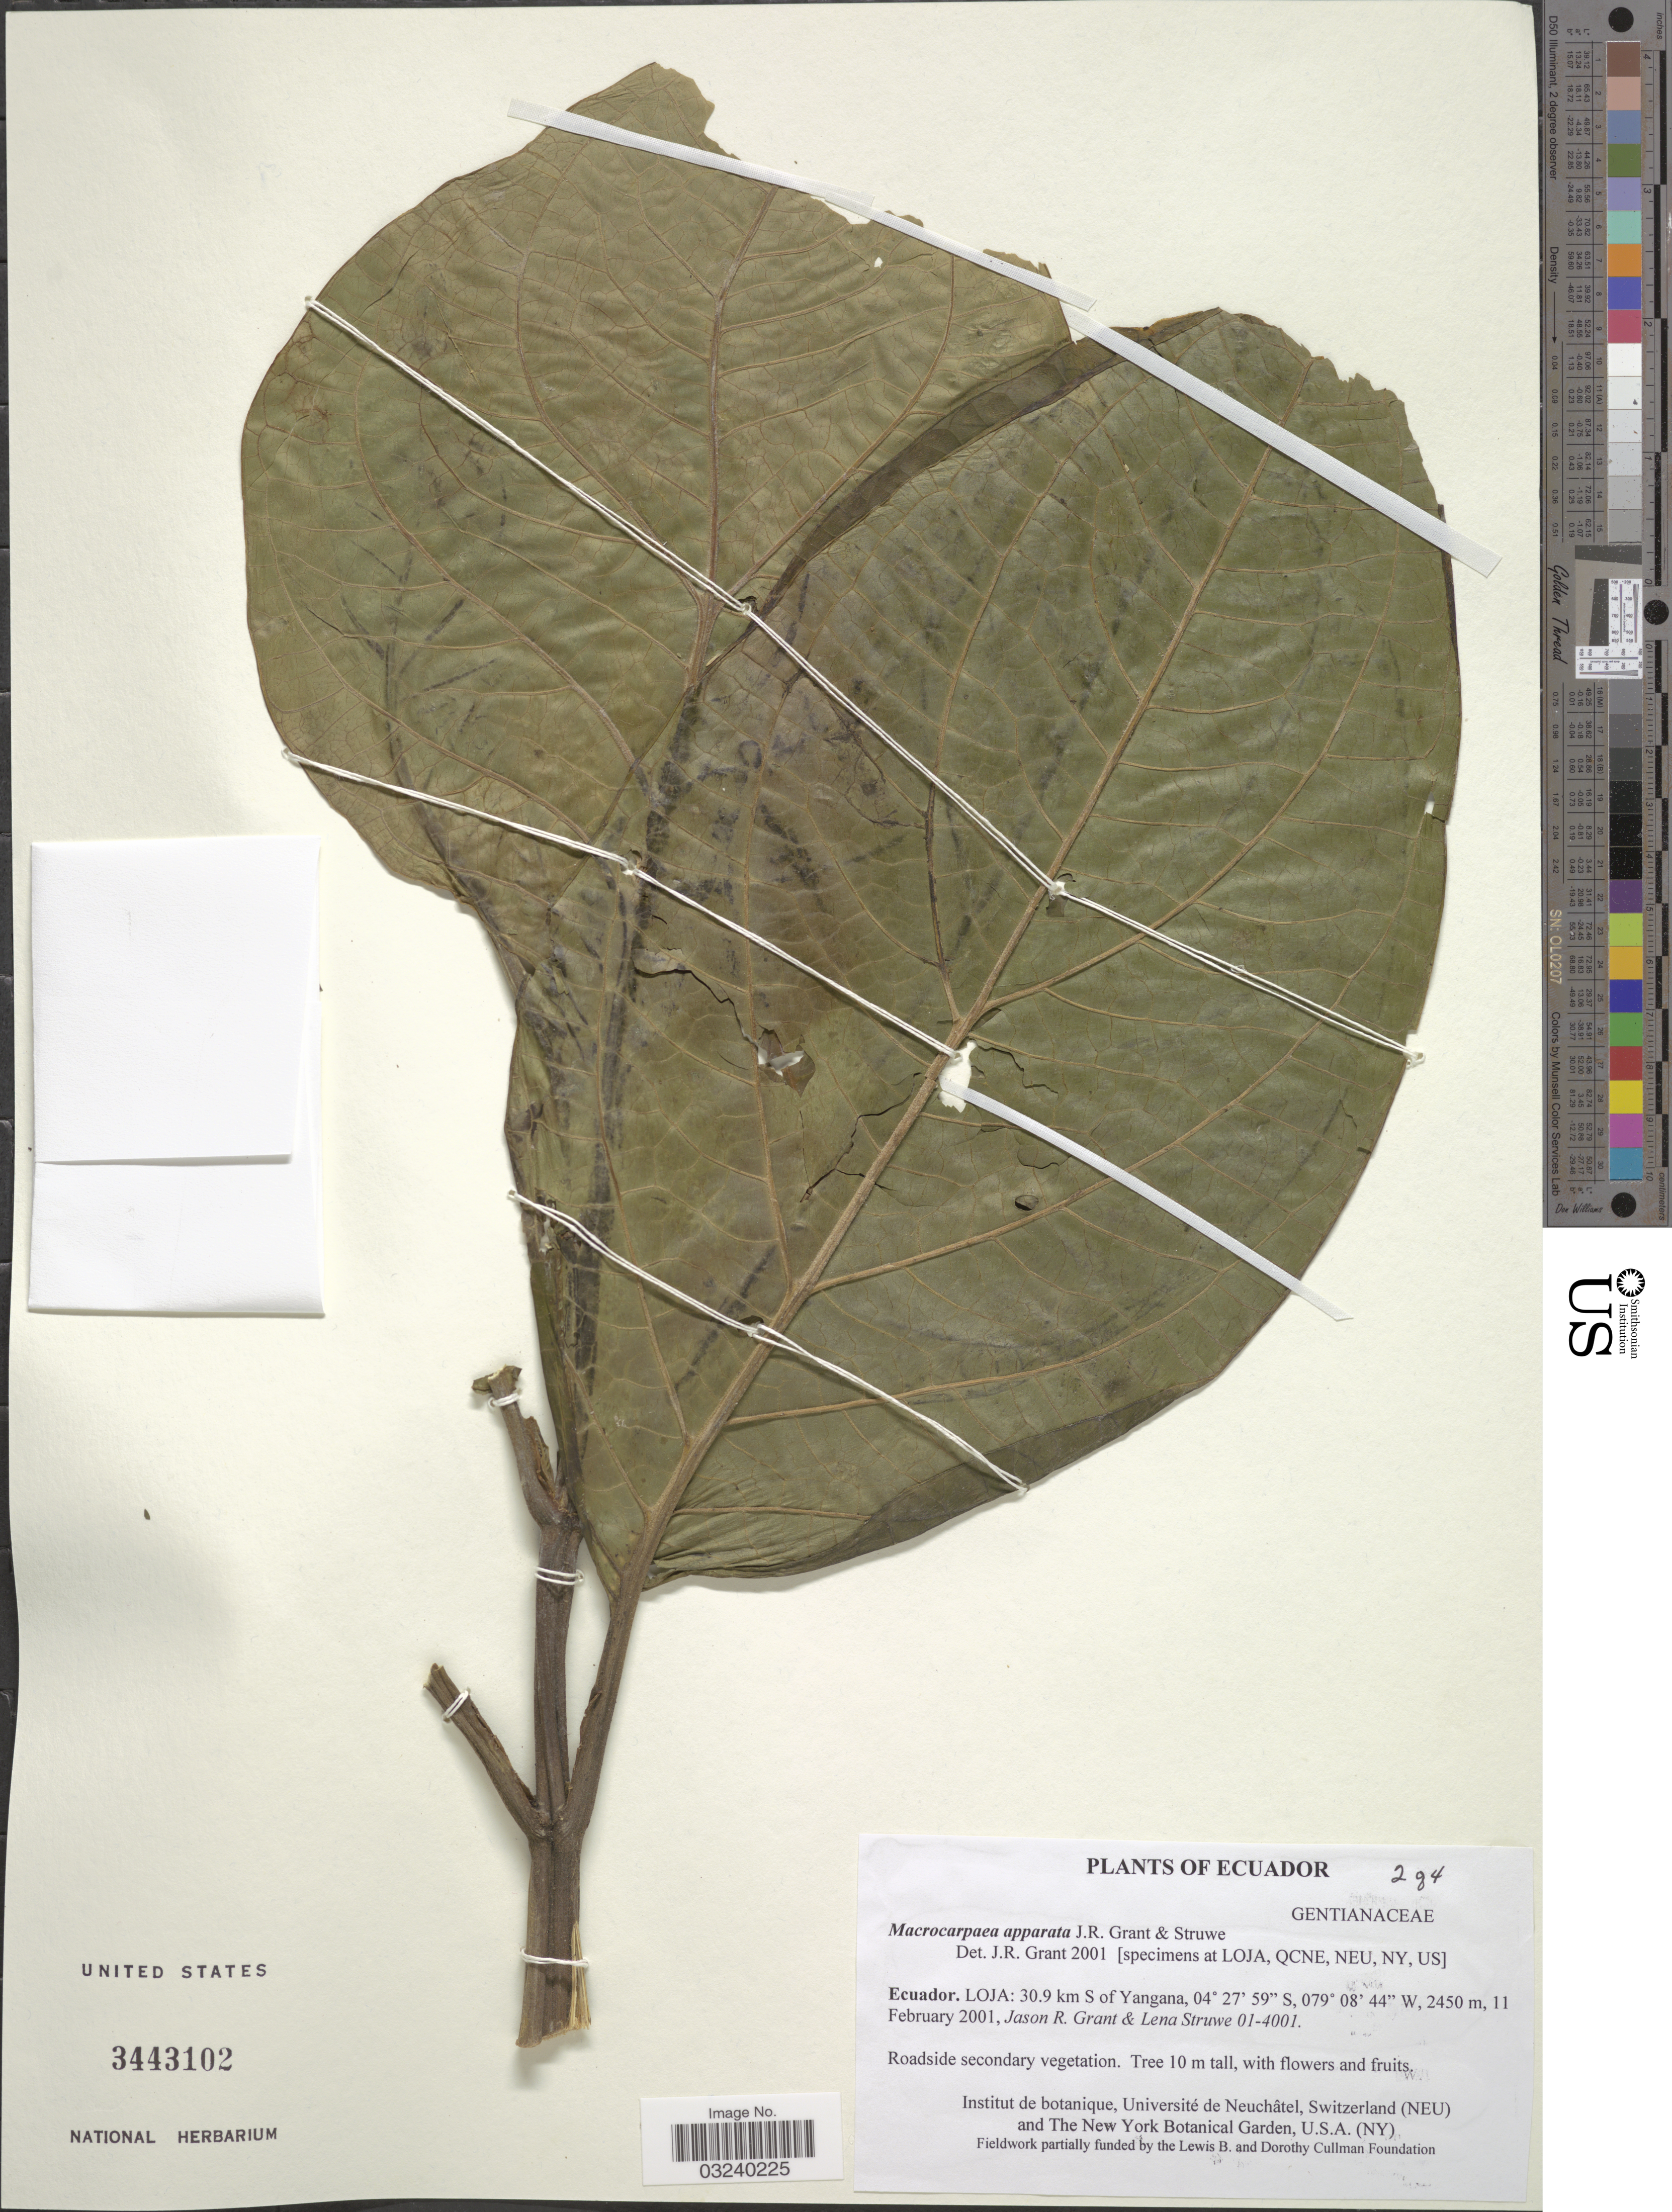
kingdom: Plantae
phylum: Tracheophyta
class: Magnoliopsida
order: Gentianales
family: Gentianaceae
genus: Macrocarpaea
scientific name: Macrocarpaea apparata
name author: J.R. Grant & Struwe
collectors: J. R. Grant & L. Struwe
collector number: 01-4001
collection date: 2001-02-11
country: Ecuador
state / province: Loja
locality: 30.9 km S of Yangana.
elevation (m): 2450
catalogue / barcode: US 3443102